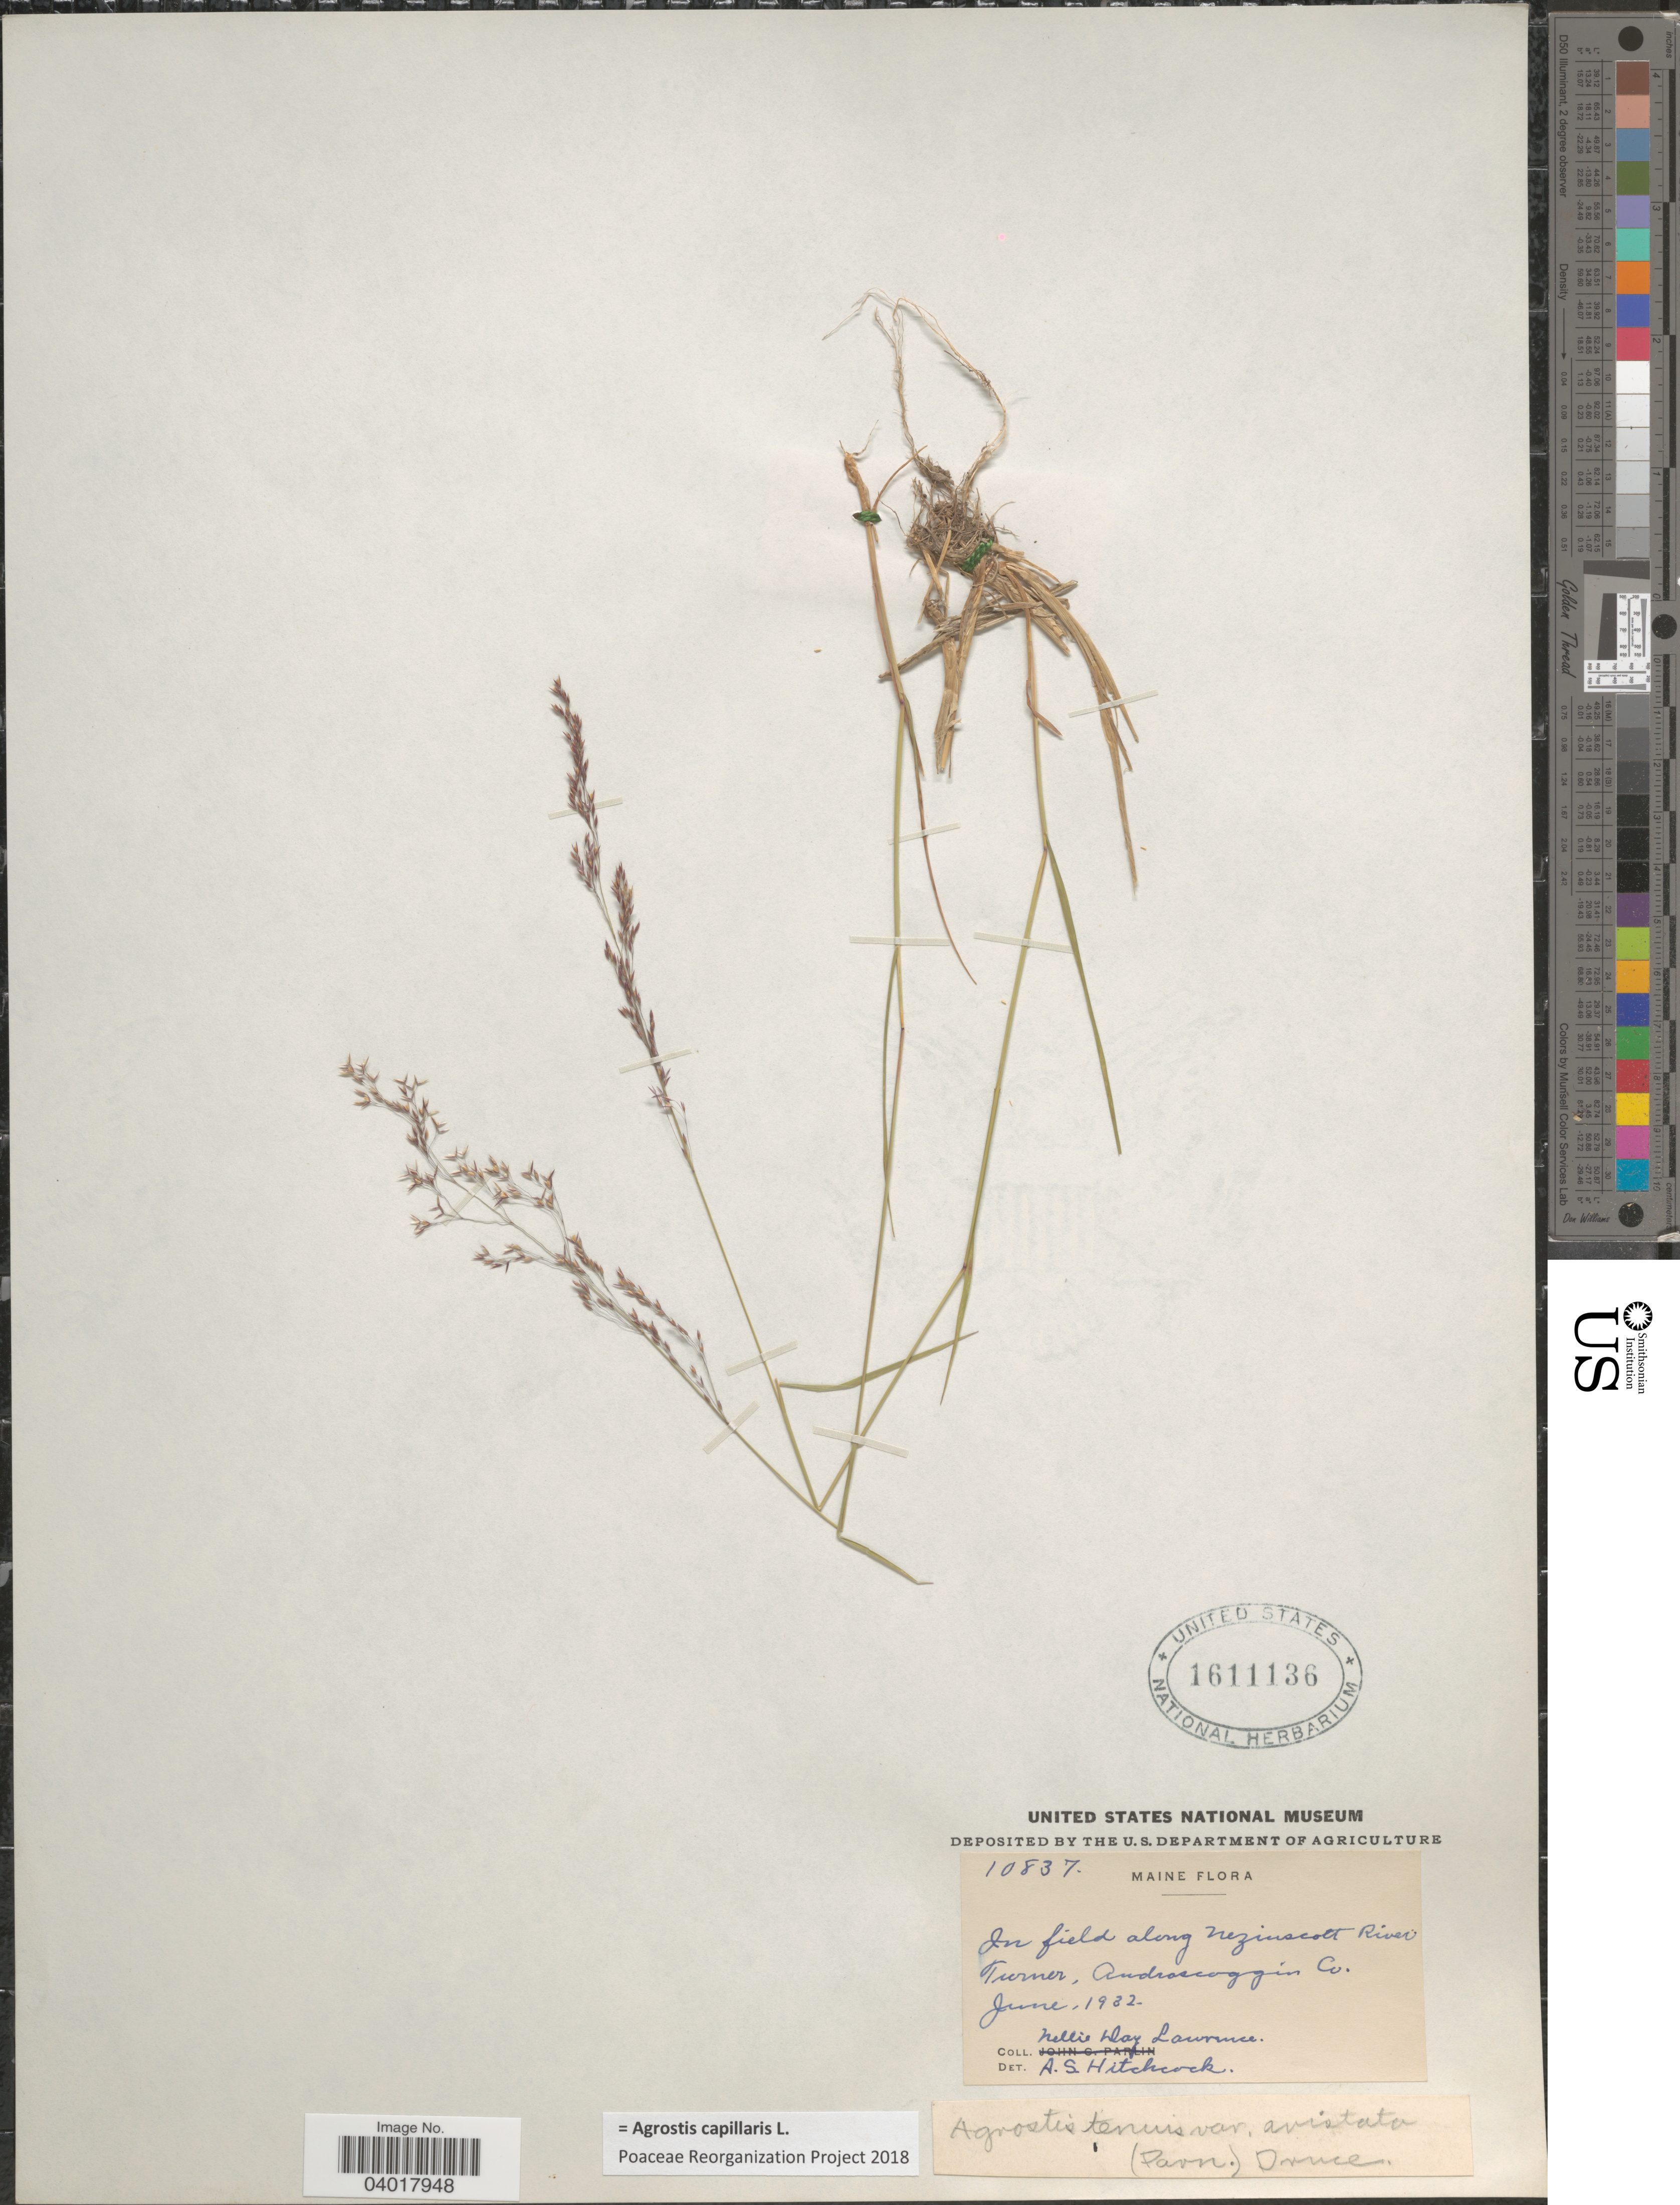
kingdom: Plantae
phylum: Tracheophyta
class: Liliopsida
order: Poales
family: Poaceae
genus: Agrostis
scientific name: Agrostis capillaris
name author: L.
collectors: N. Lawrence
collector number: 10837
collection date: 1932-06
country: United States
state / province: Maine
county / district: Androscoggin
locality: In field along Nezinscott River. Turner,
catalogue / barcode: US 1611136